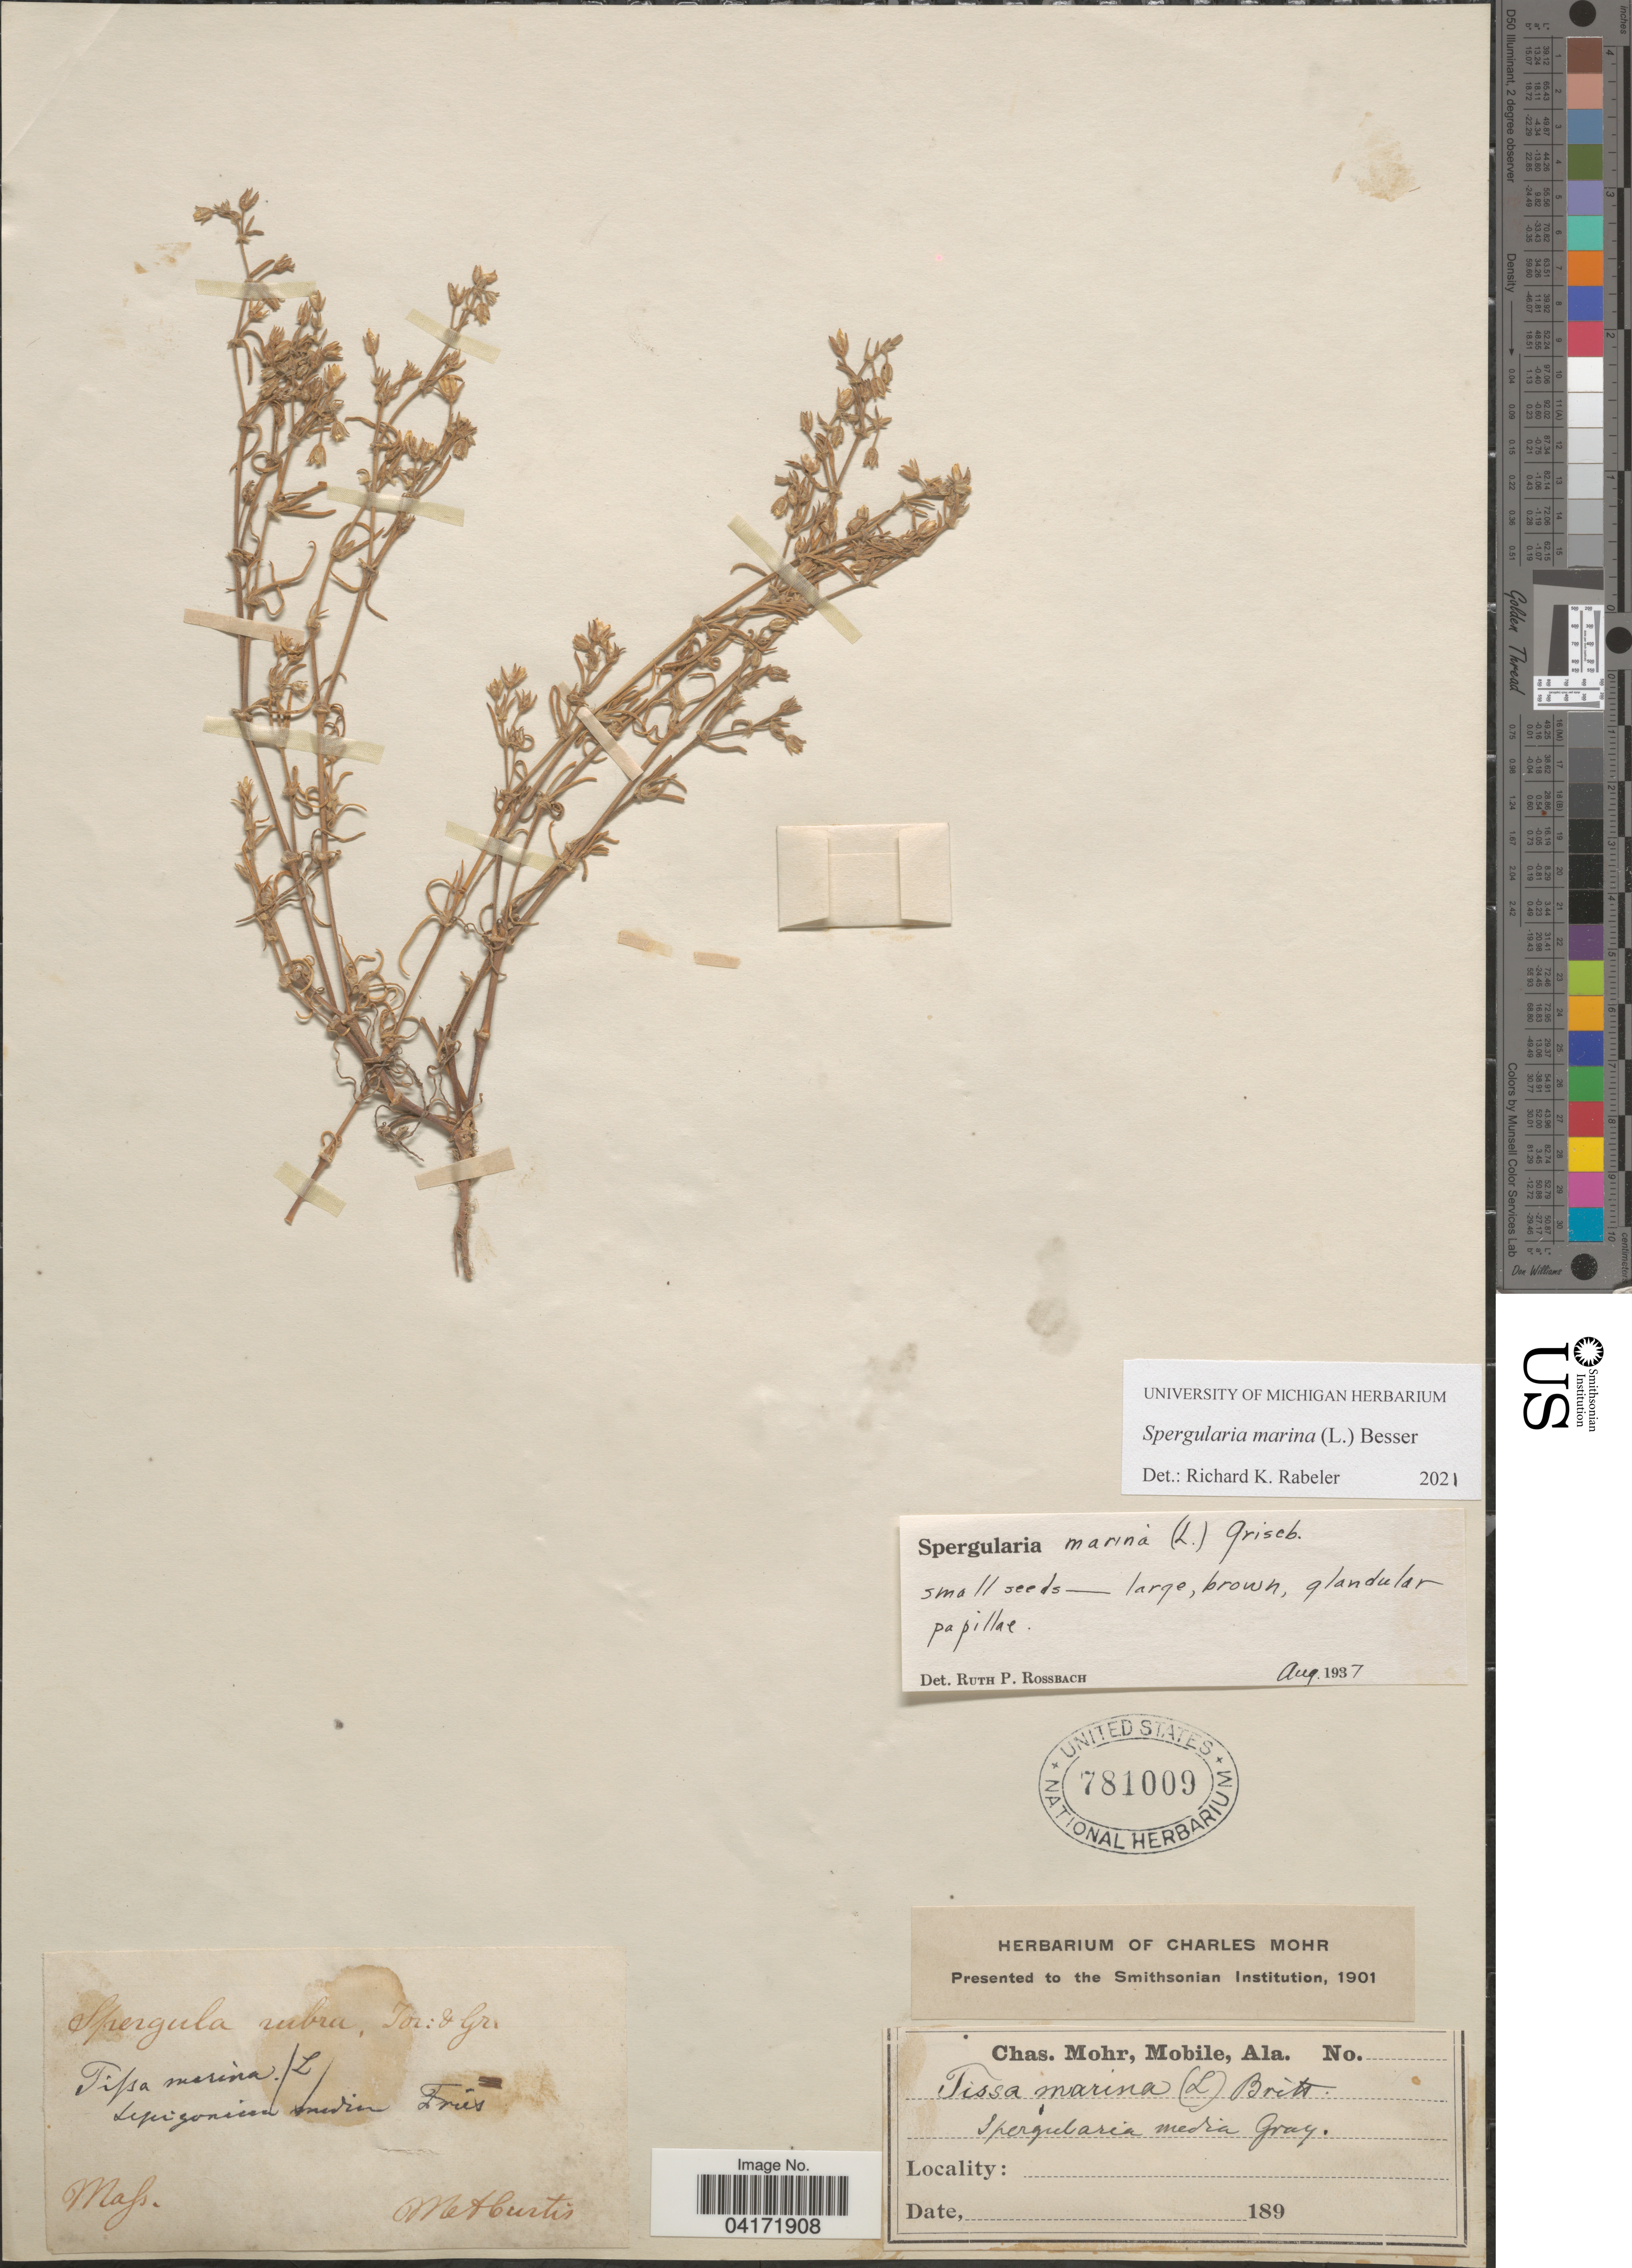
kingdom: Plantae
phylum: Tracheophyta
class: Magnoliopsida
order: Caryophyllales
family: Caryophyllaceae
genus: Spergularia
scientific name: Spergularia marina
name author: (L.) Griseb.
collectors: M. A. Curtis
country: United States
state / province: Massachusetts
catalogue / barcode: US 781009